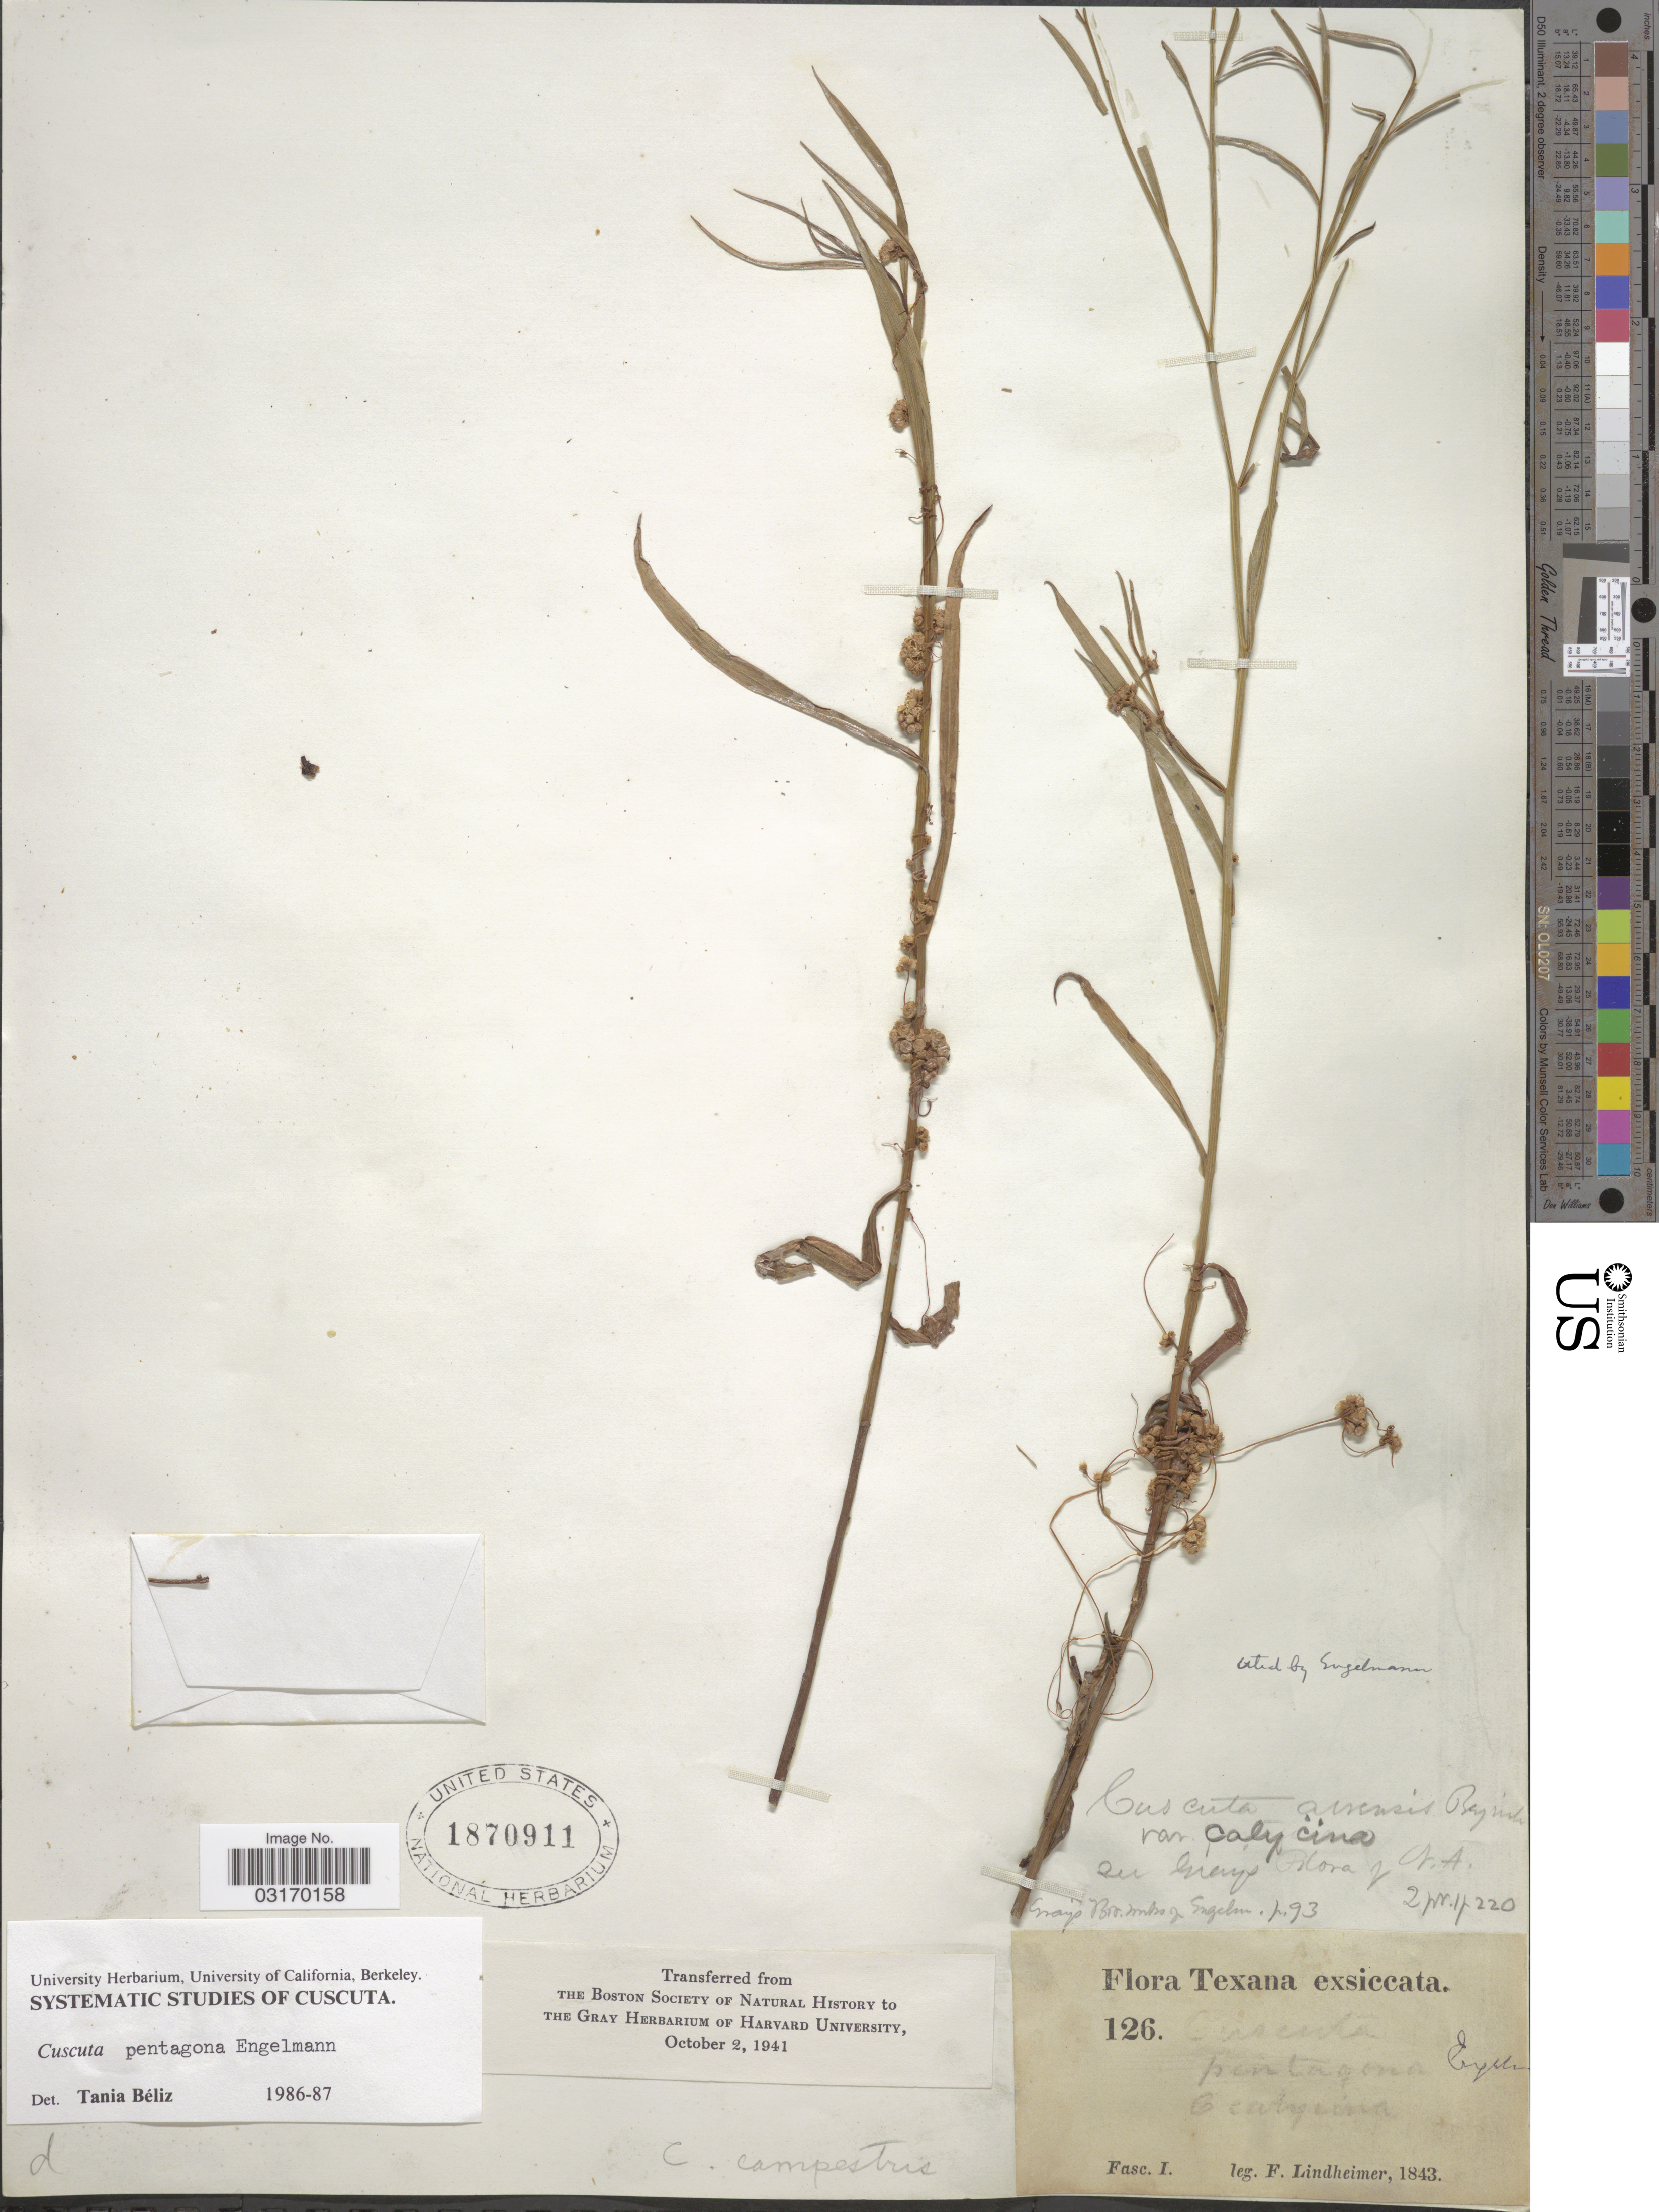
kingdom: Plantae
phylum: Tracheophyta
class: Magnoliopsida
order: Solanales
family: Convolvulaceae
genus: Cuscuta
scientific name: Cuscuta pentagona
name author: Engelm.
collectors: F. Lindheimer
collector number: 126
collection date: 1843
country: United States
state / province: Texas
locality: Fasc. I. [unsure placement]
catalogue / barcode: US 1870911